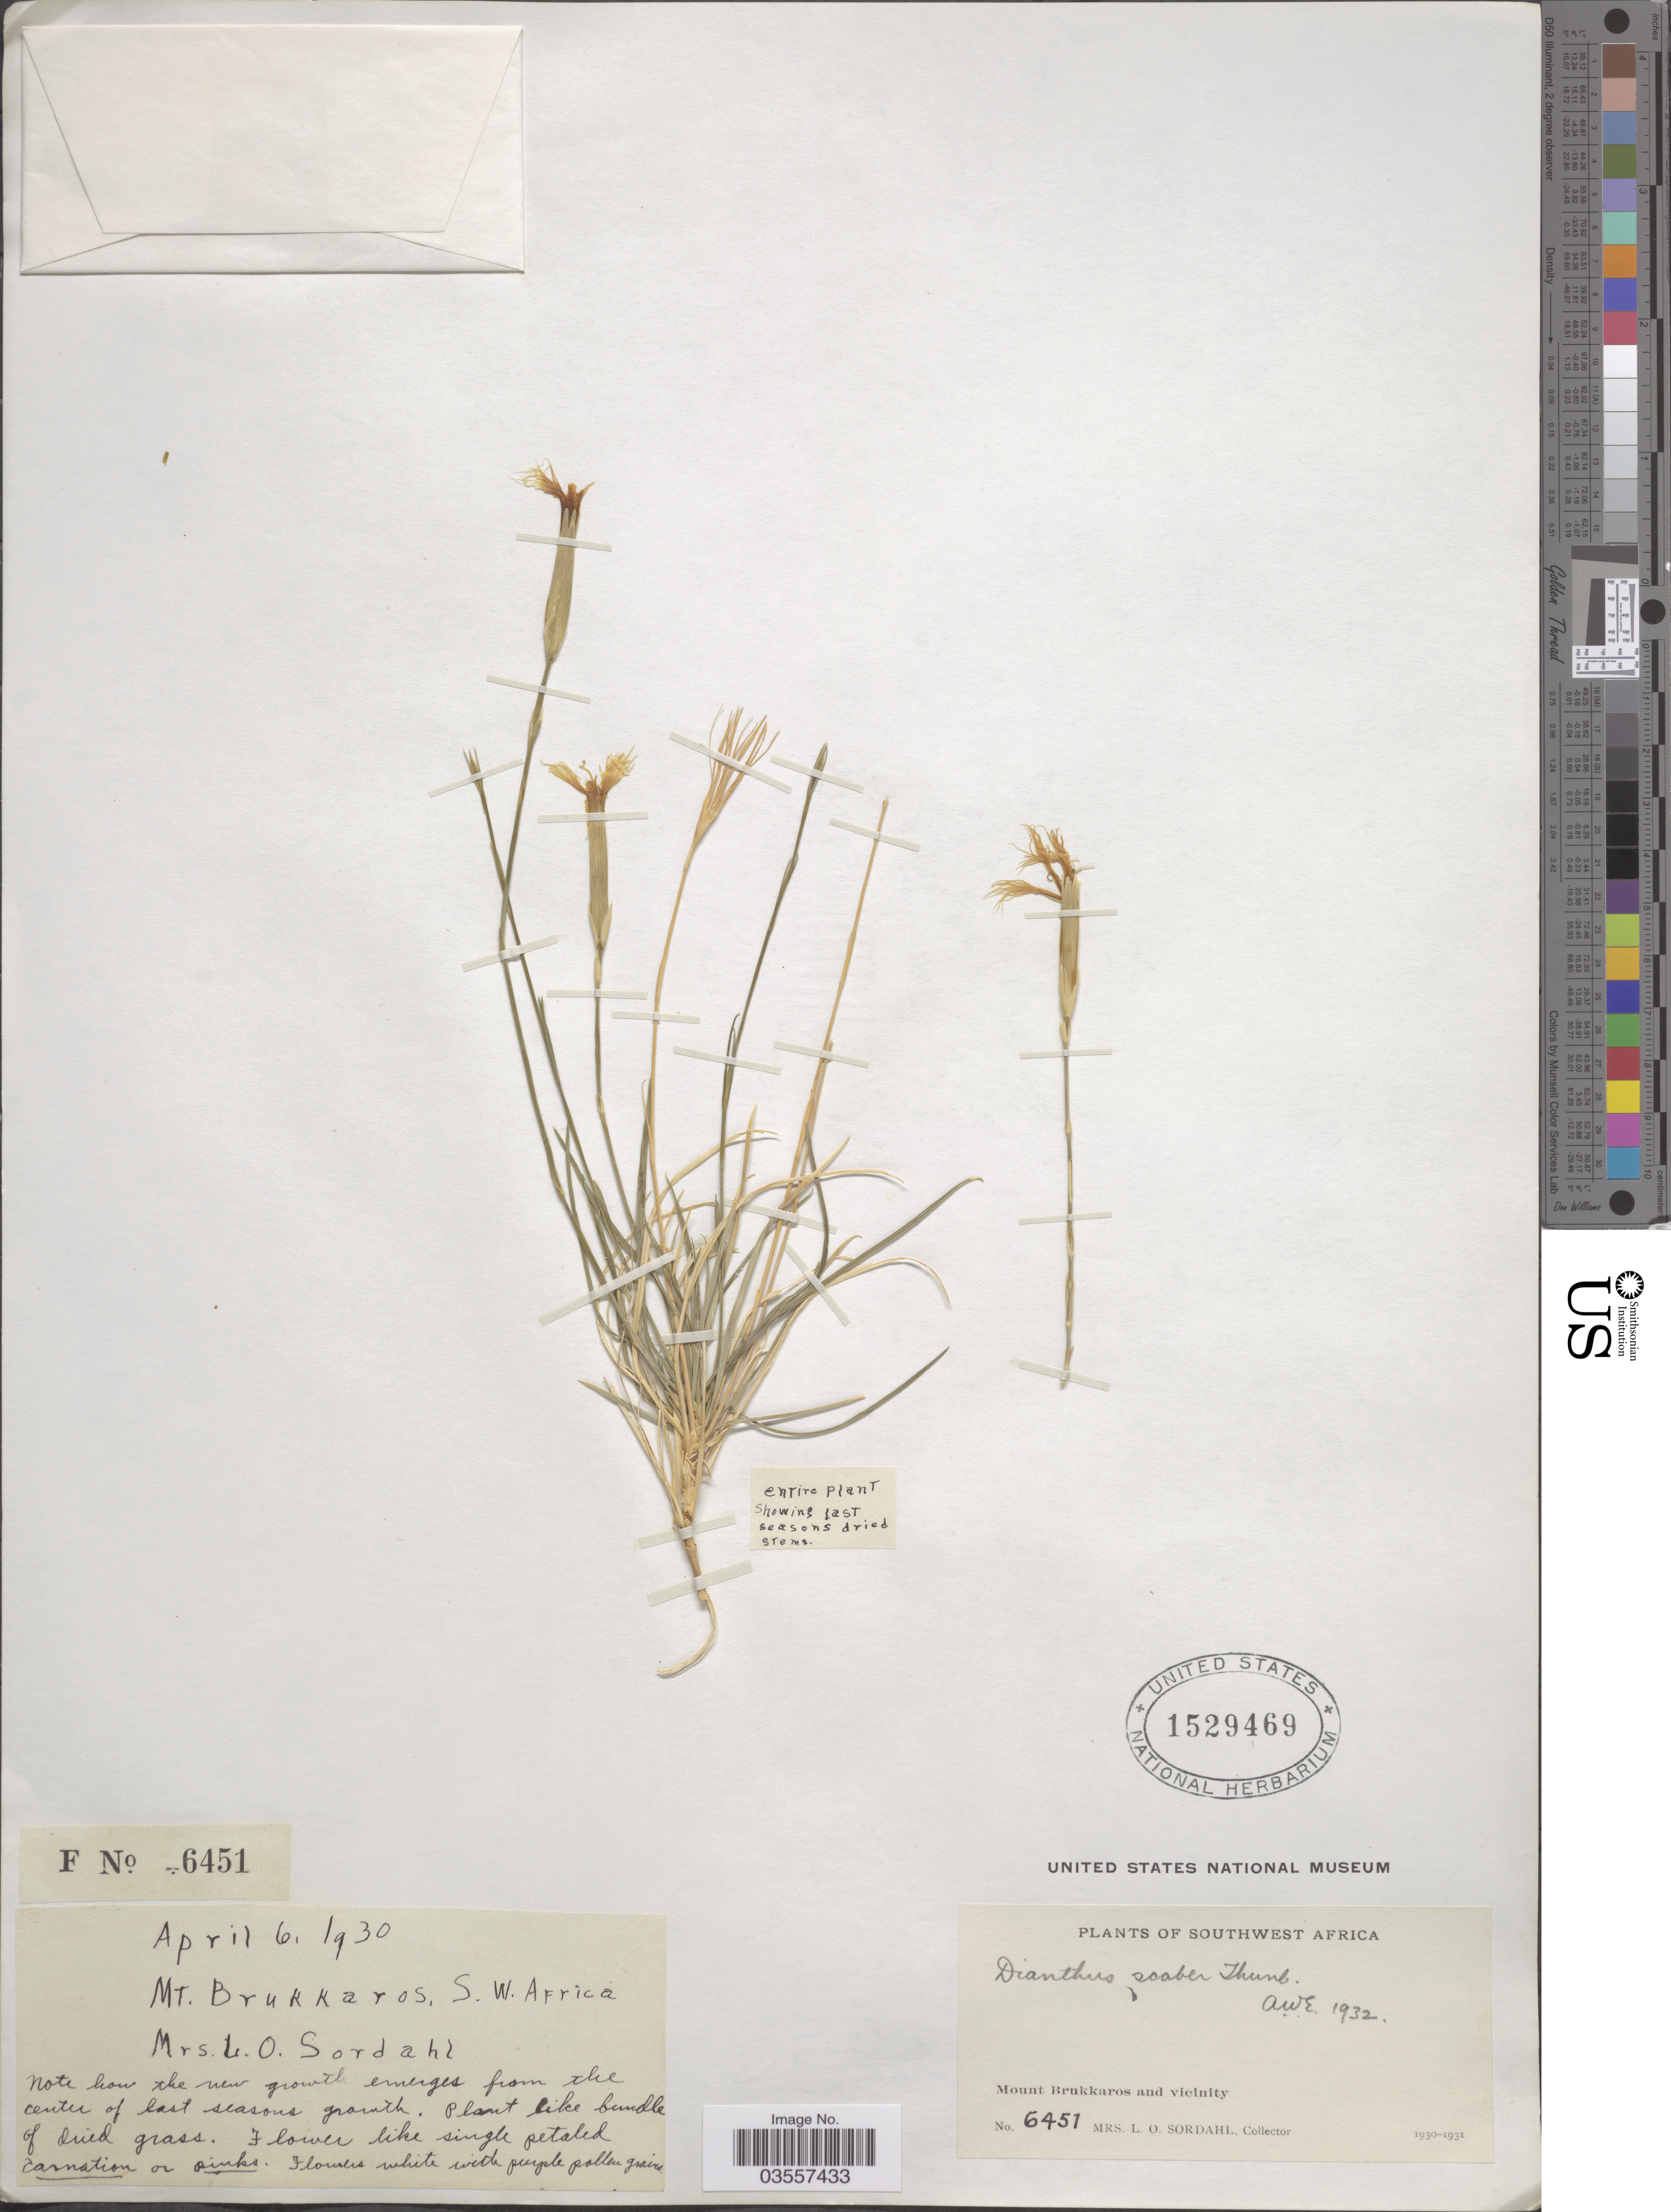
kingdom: Plantae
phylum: Tracheophyta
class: Magnoliopsida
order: Caryophyllales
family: Caryophyllaceae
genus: Dianthus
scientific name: Dianthus scaber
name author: Chaix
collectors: L. Sordahl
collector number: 6451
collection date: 1930-04-06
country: Namibia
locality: Mount Brukkaros and vicinity. Southwest Africa.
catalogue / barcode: US 1529469